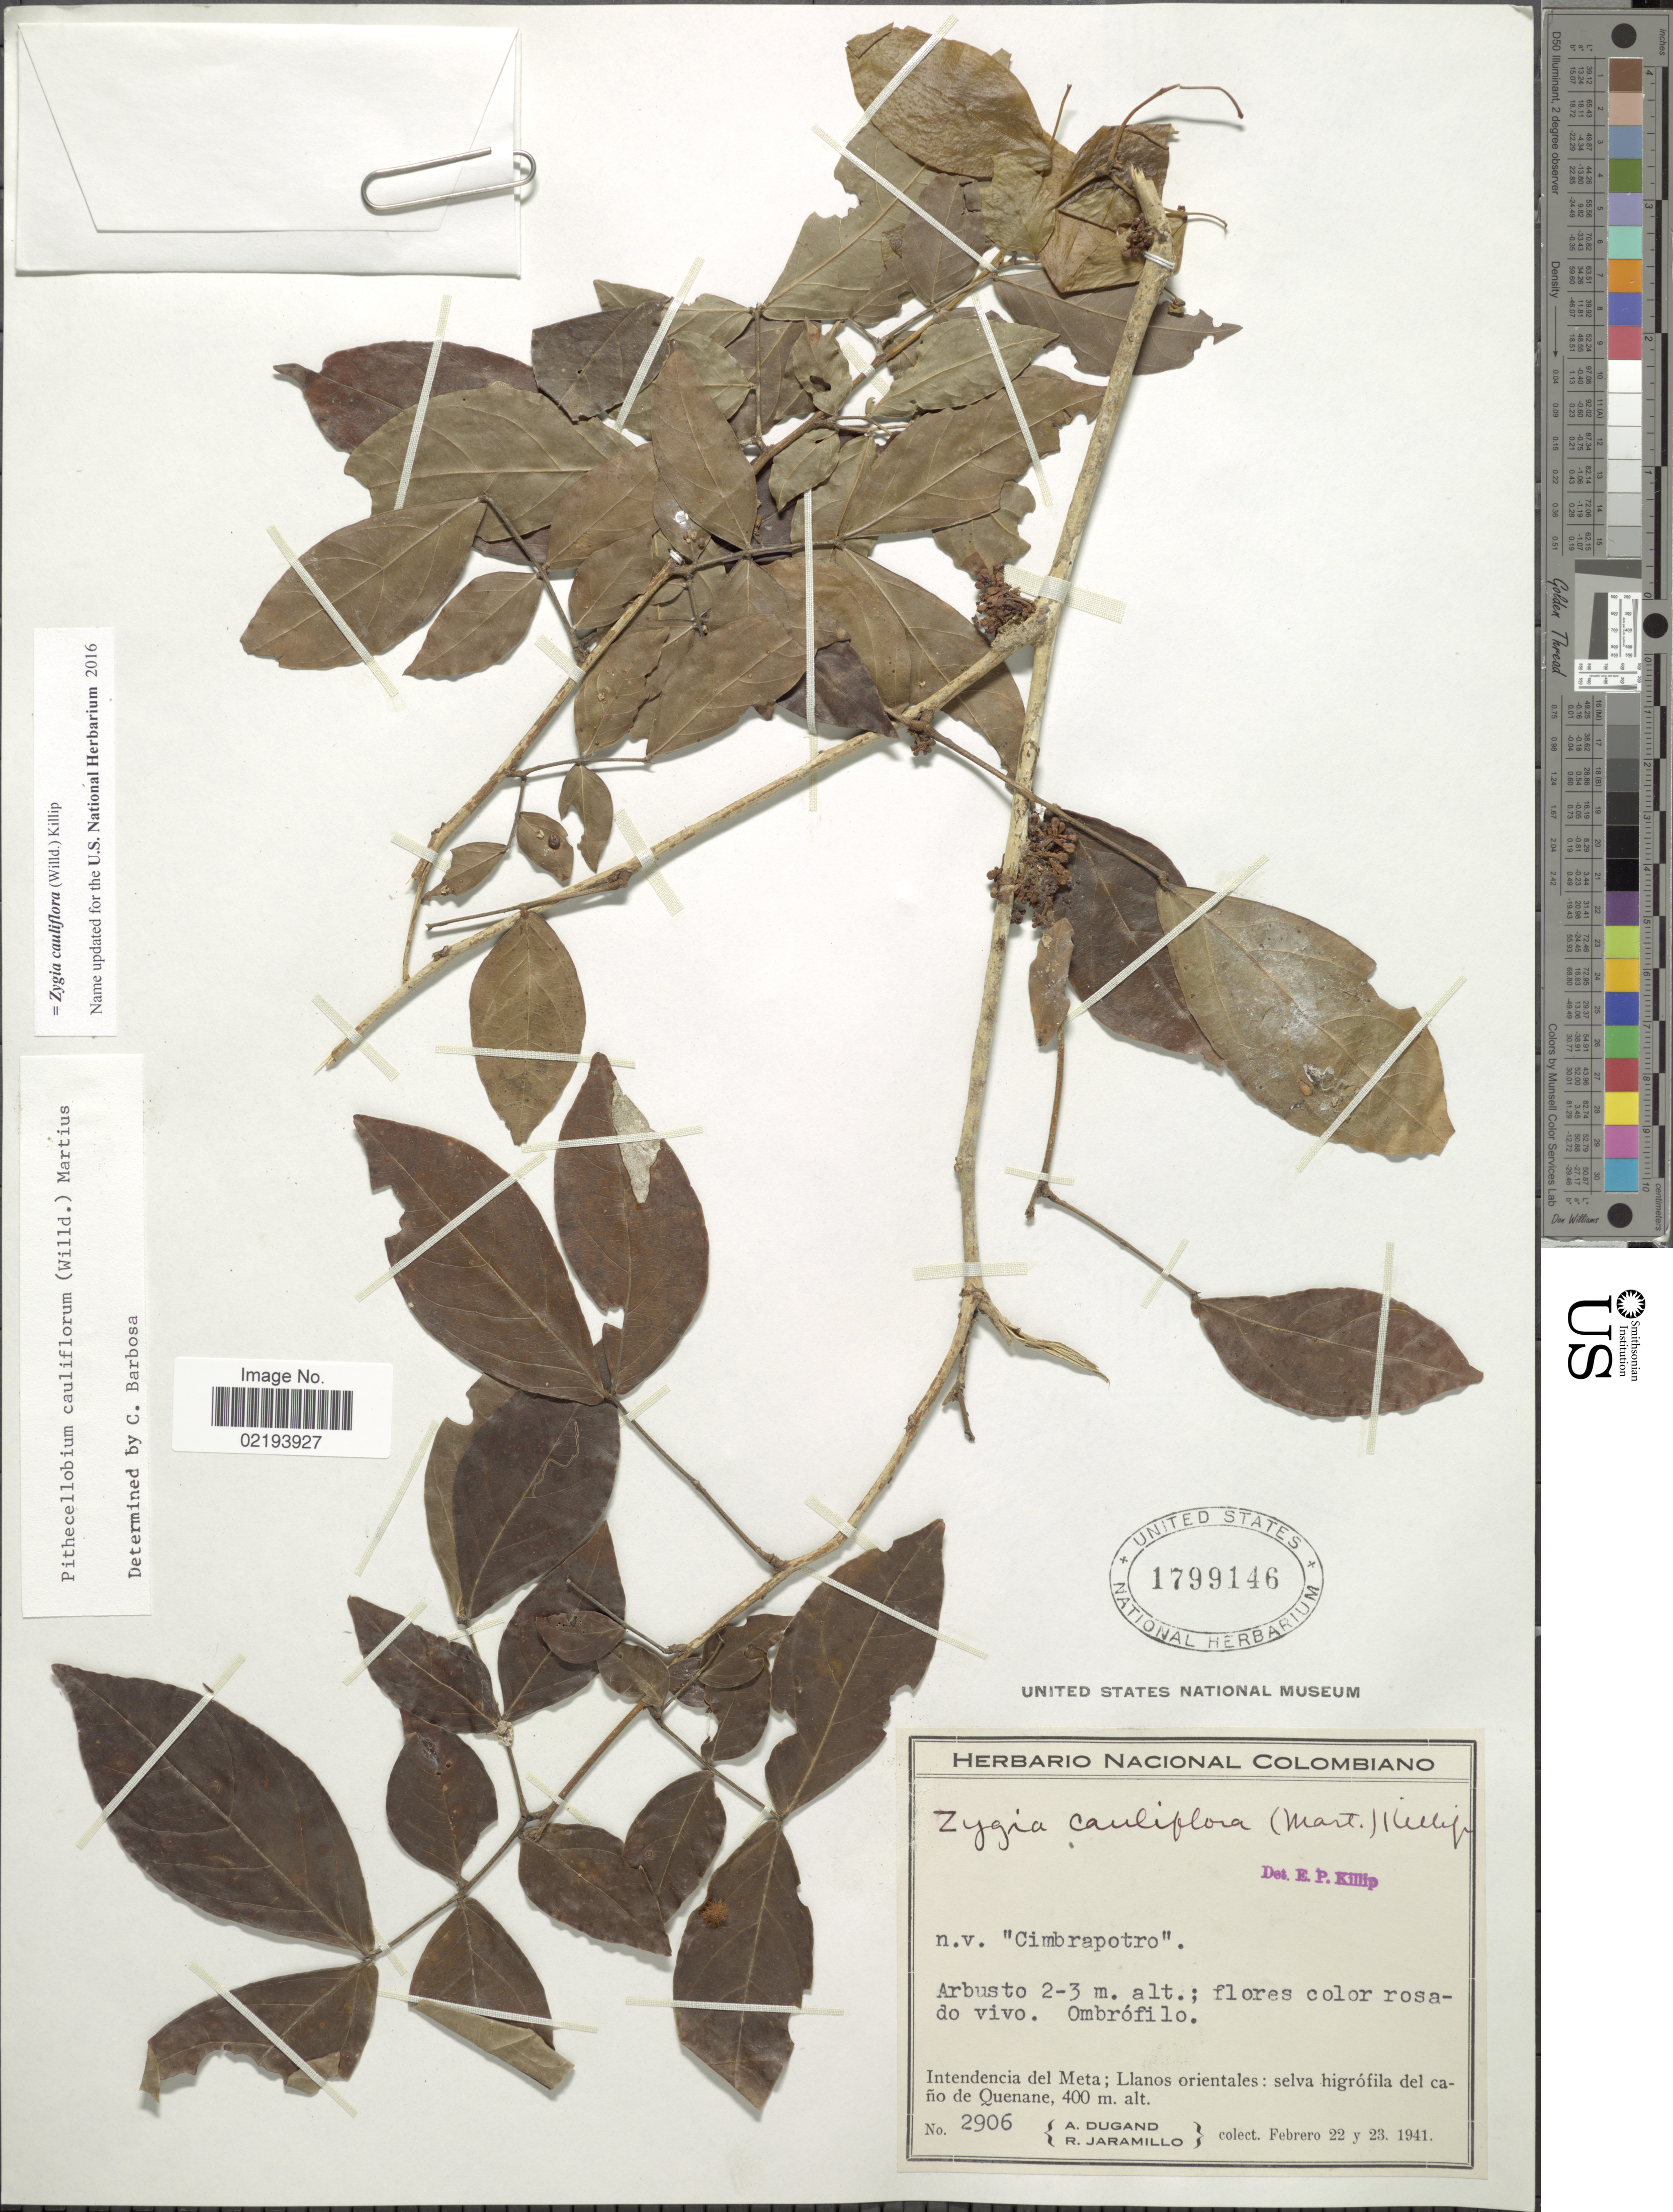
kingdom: Plantae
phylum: Tracheophyta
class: Magnoliopsida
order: Fabales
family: Fabaceae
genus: Zygia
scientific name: Zygia cauliflora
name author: (Willd.) Killip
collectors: A. Dugand & R. Jaramillo M.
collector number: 2906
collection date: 1941-02-22/1941-02-23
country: Colombia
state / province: Meta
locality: Intendencia del Meta; Llanos orientales: selva higrófila del caño de Quenane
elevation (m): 400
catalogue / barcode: US 1799146